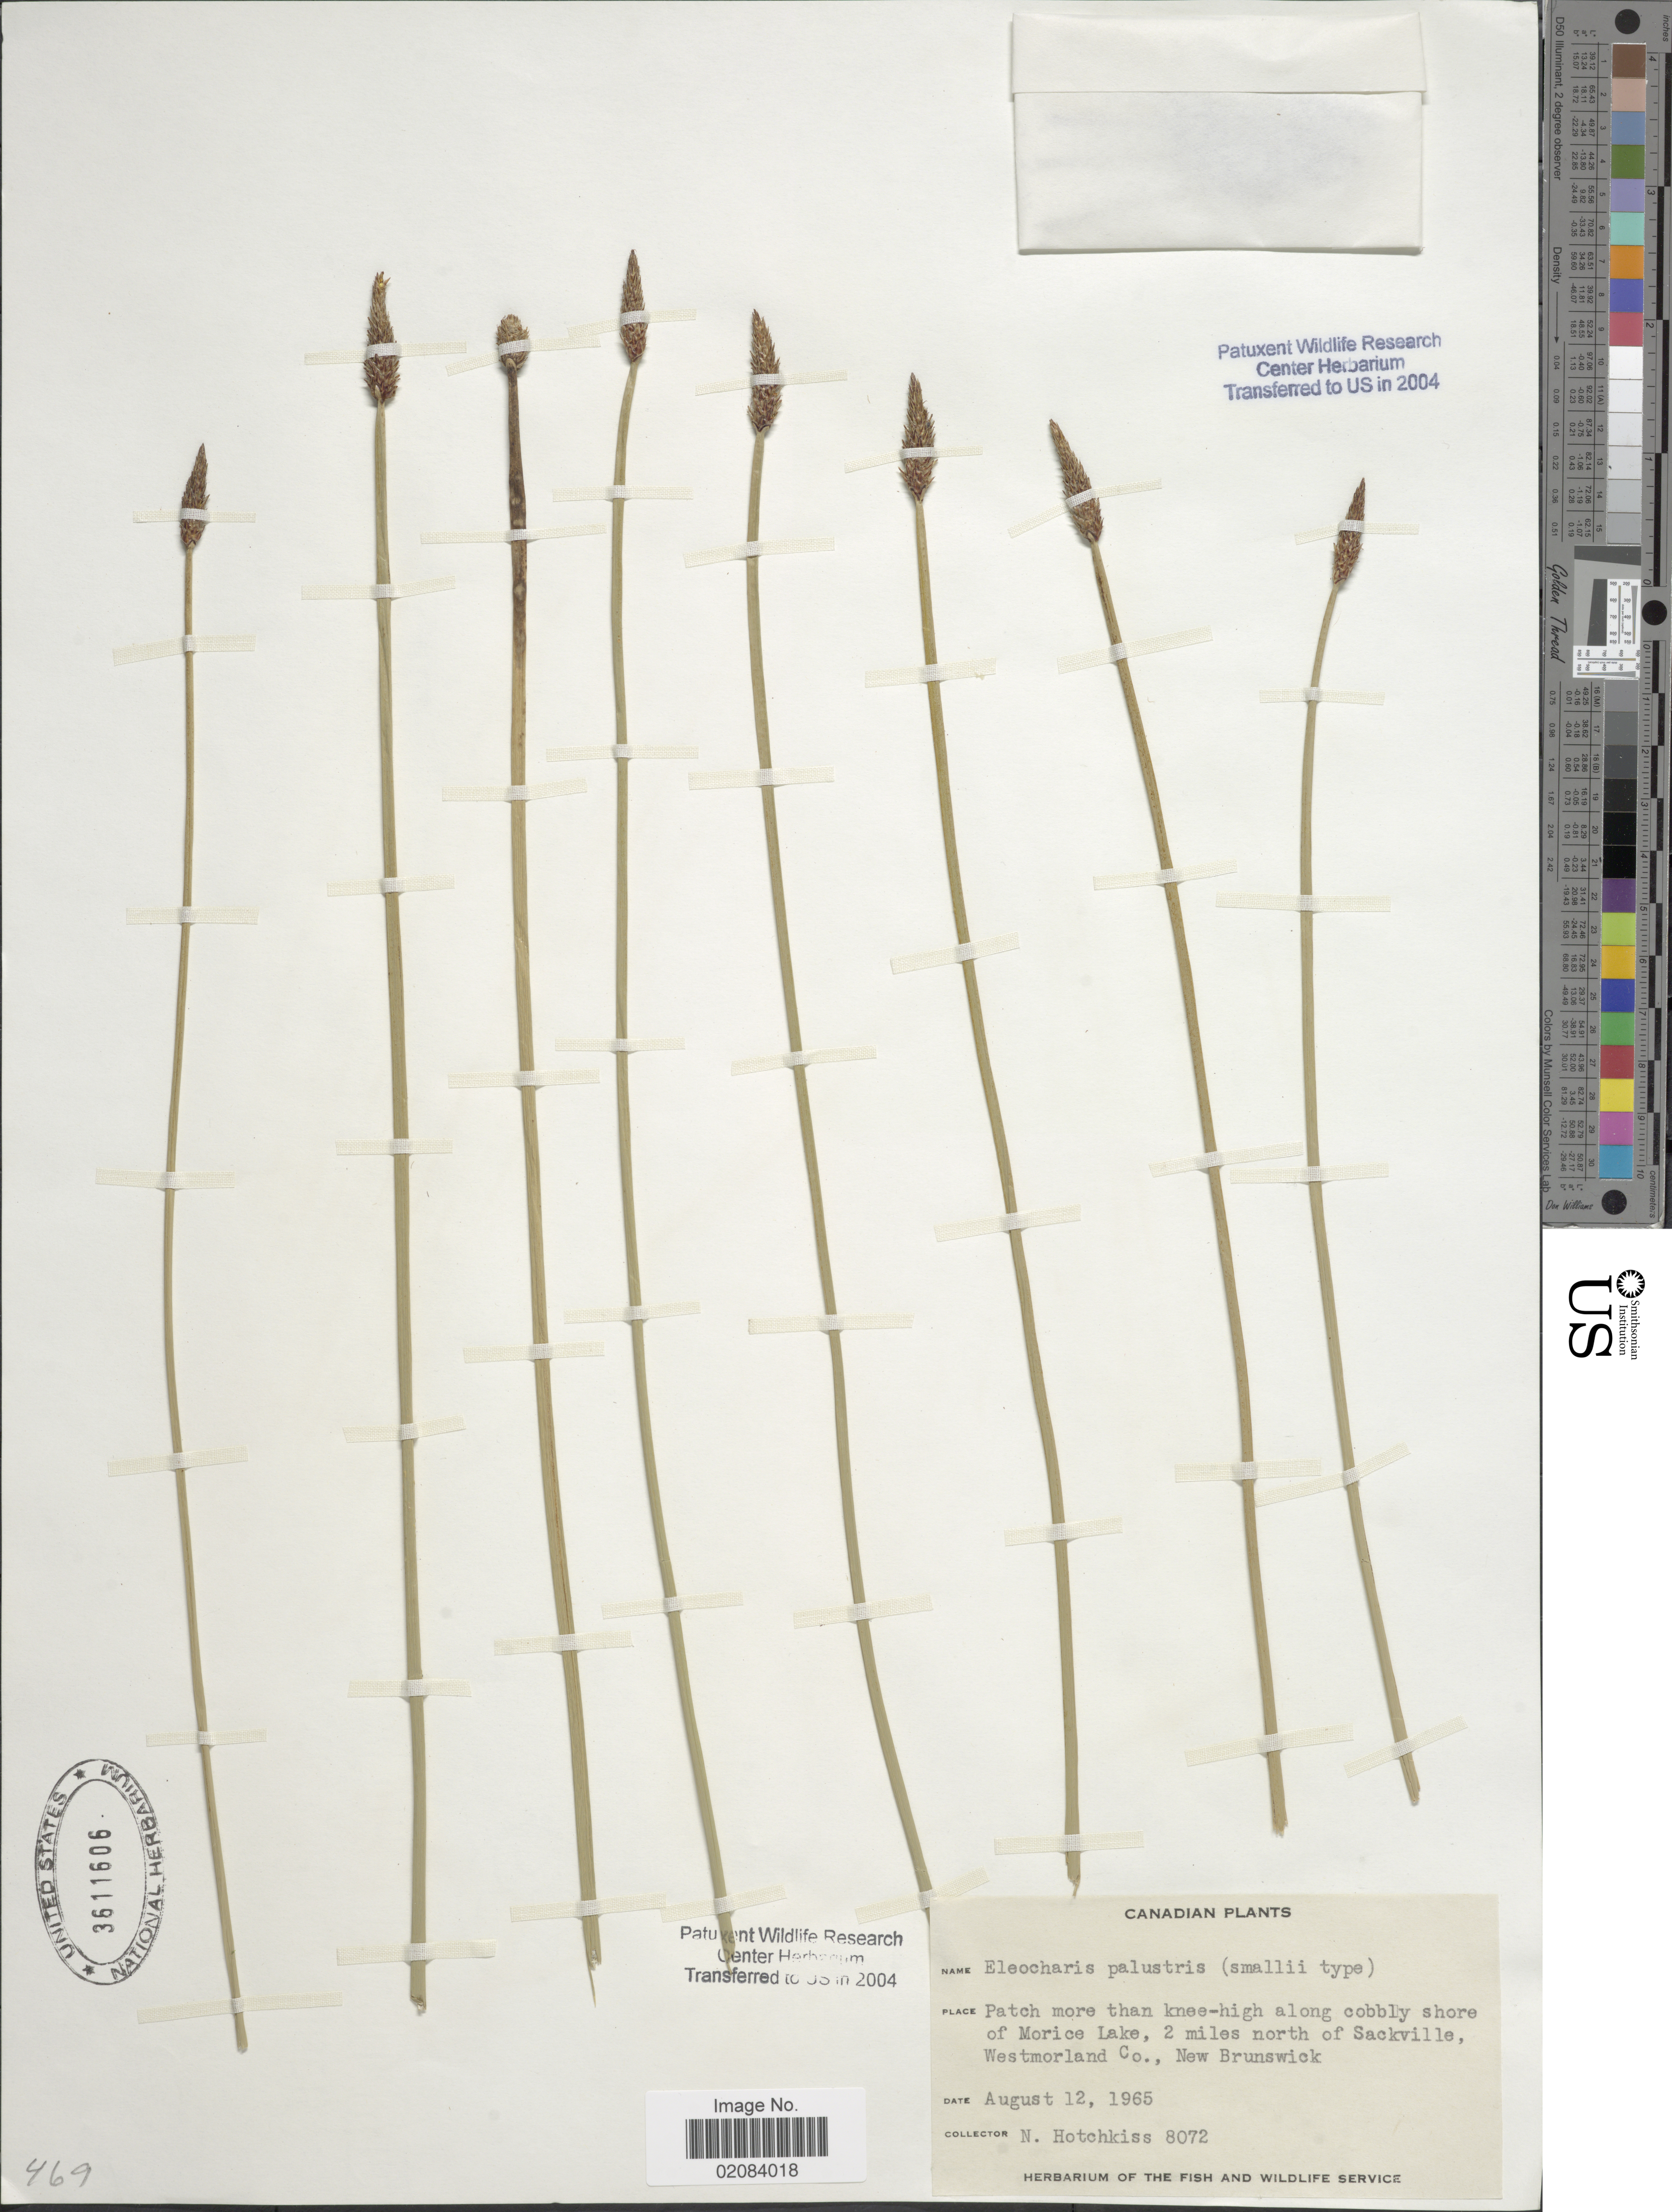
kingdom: Plantae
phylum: Tracheophyta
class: Liliopsida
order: Poales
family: Cyperaceae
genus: Eleocharis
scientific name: Eleocharis palustris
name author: (L.) Roem. & Schult.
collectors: N. Hothckiss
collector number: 8072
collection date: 1965-08-12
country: Canada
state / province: New Brunswick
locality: Along cobbly shore of Morice Lake, 2 miles north of Sackville, Westmorland Co., New Brunswick.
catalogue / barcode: US 3611606